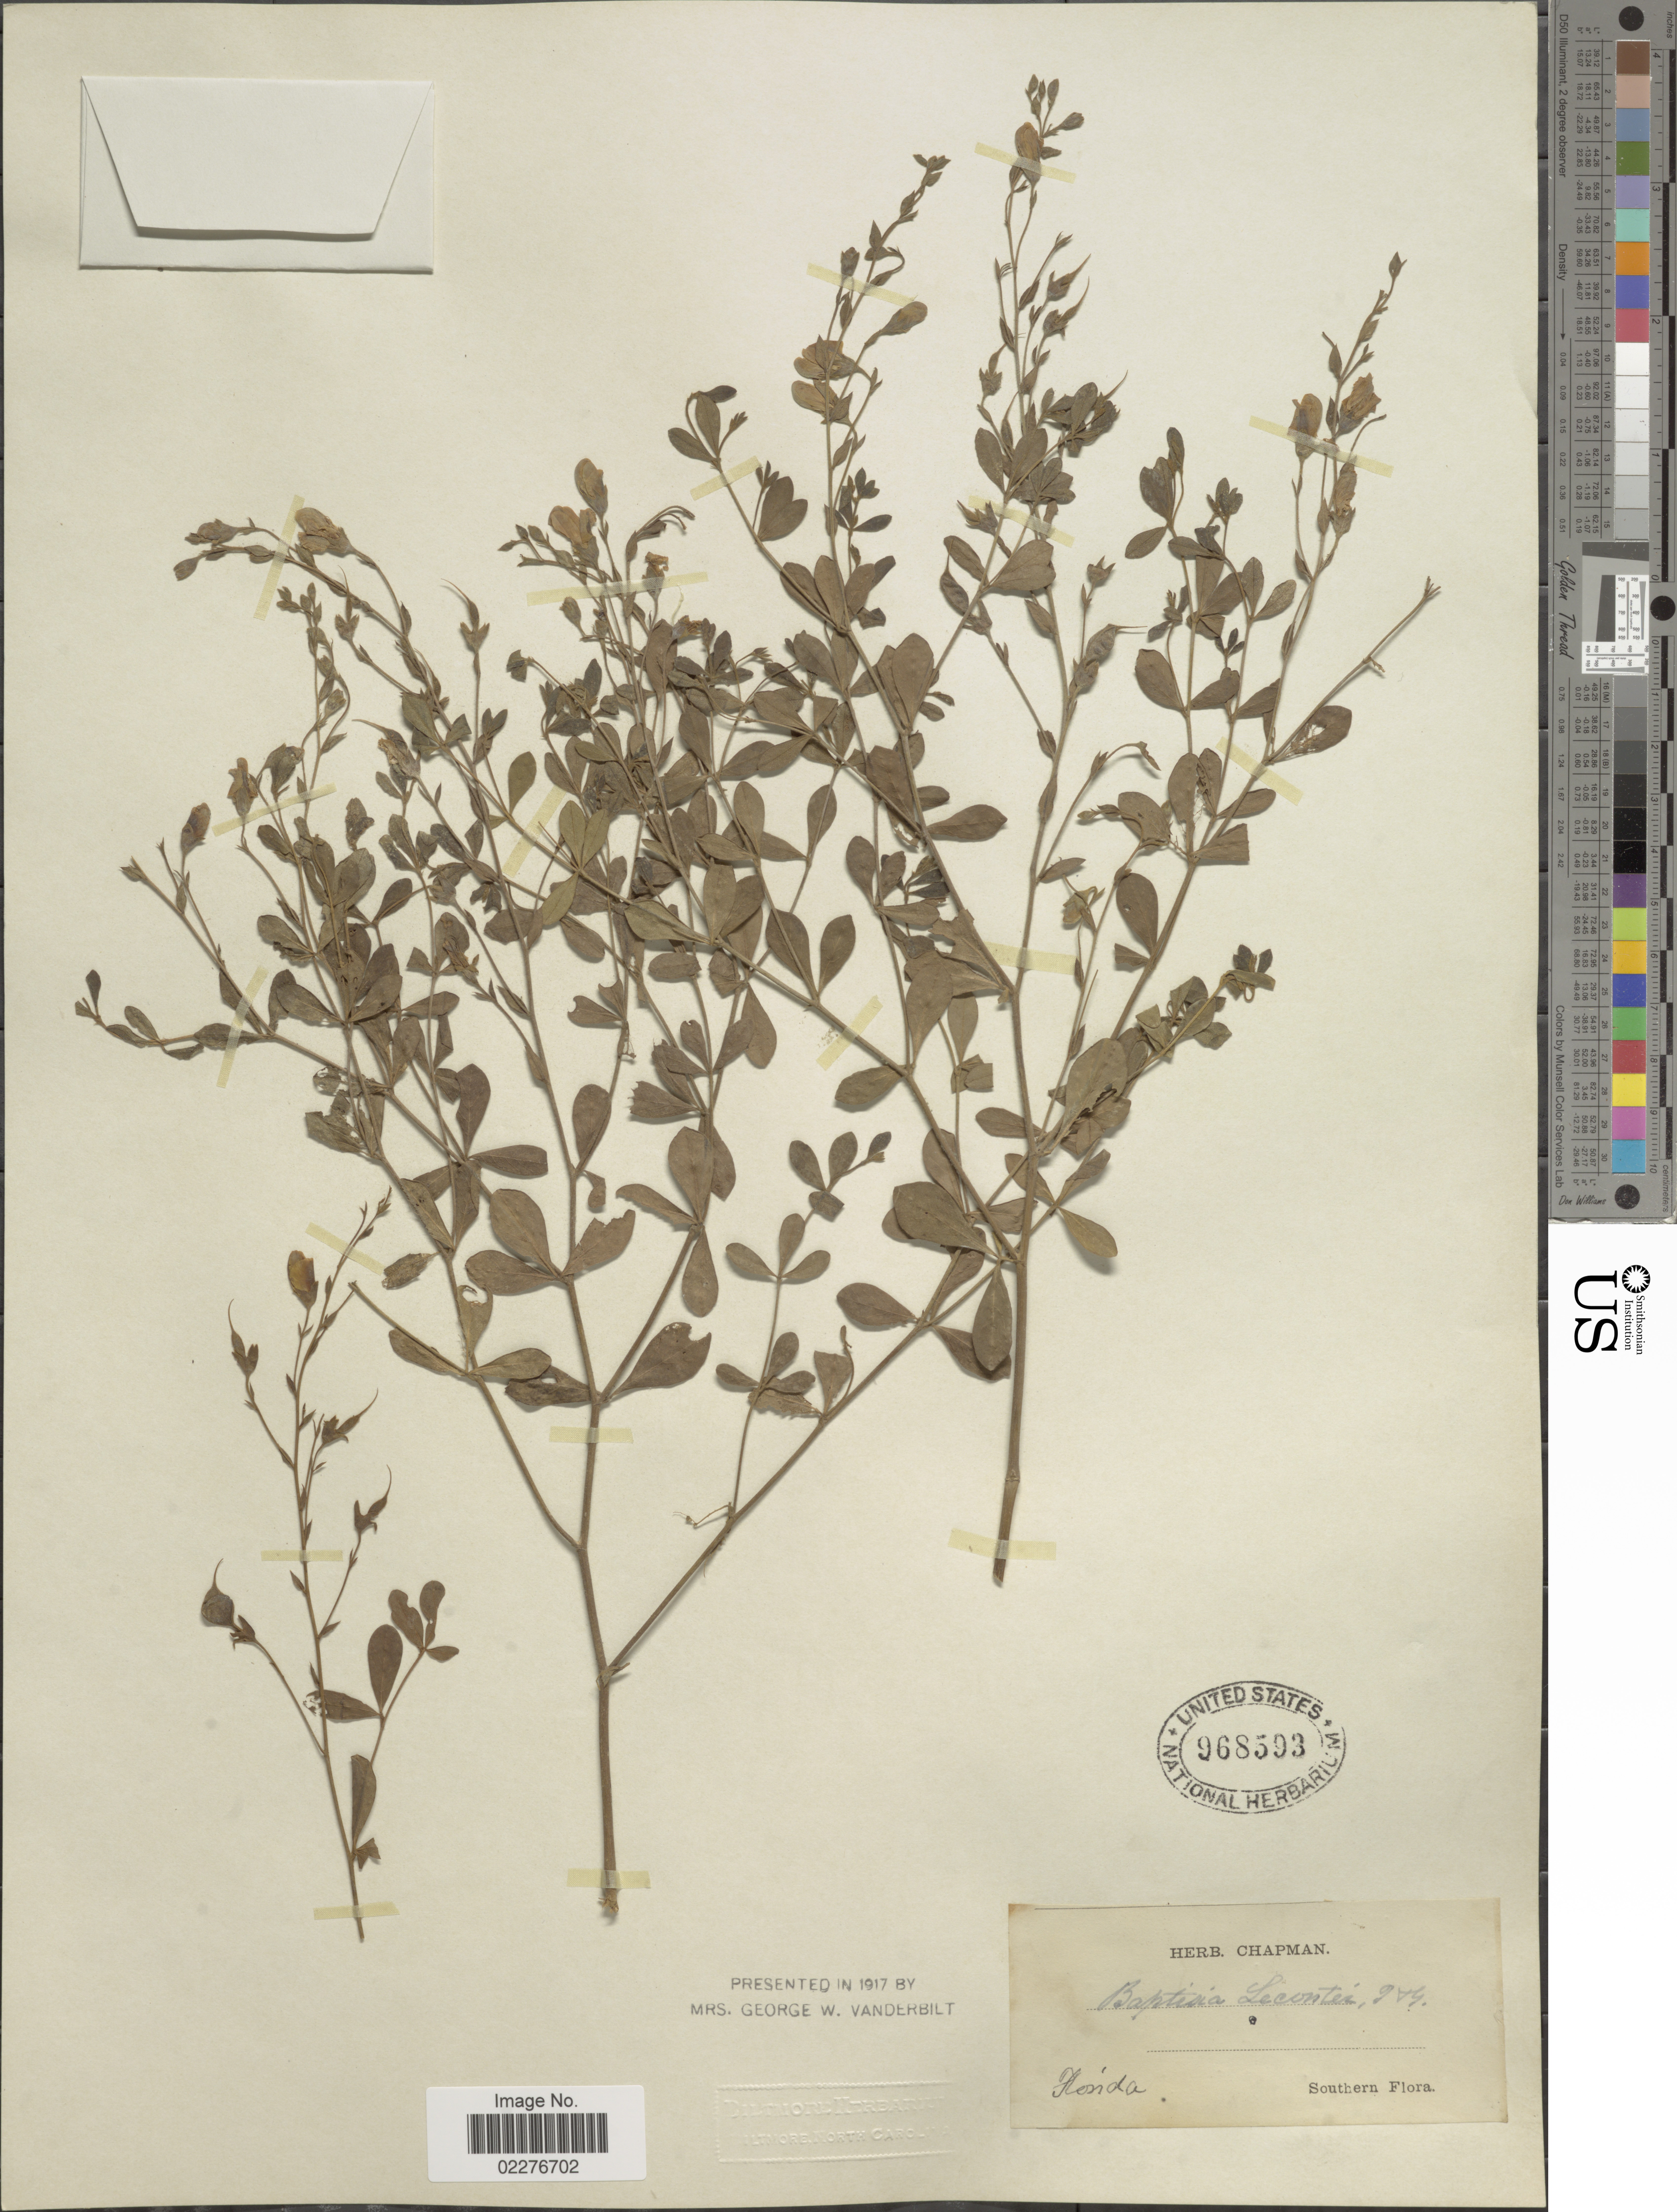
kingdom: Plantae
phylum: Tracheophyta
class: Magnoliopsida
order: Fabales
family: Fabaceae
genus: Baptisia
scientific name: Baptisia lecontei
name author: Torr. & A. Gray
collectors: ex herb. Chapman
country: United States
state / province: Florida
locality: Southern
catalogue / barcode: US 968593